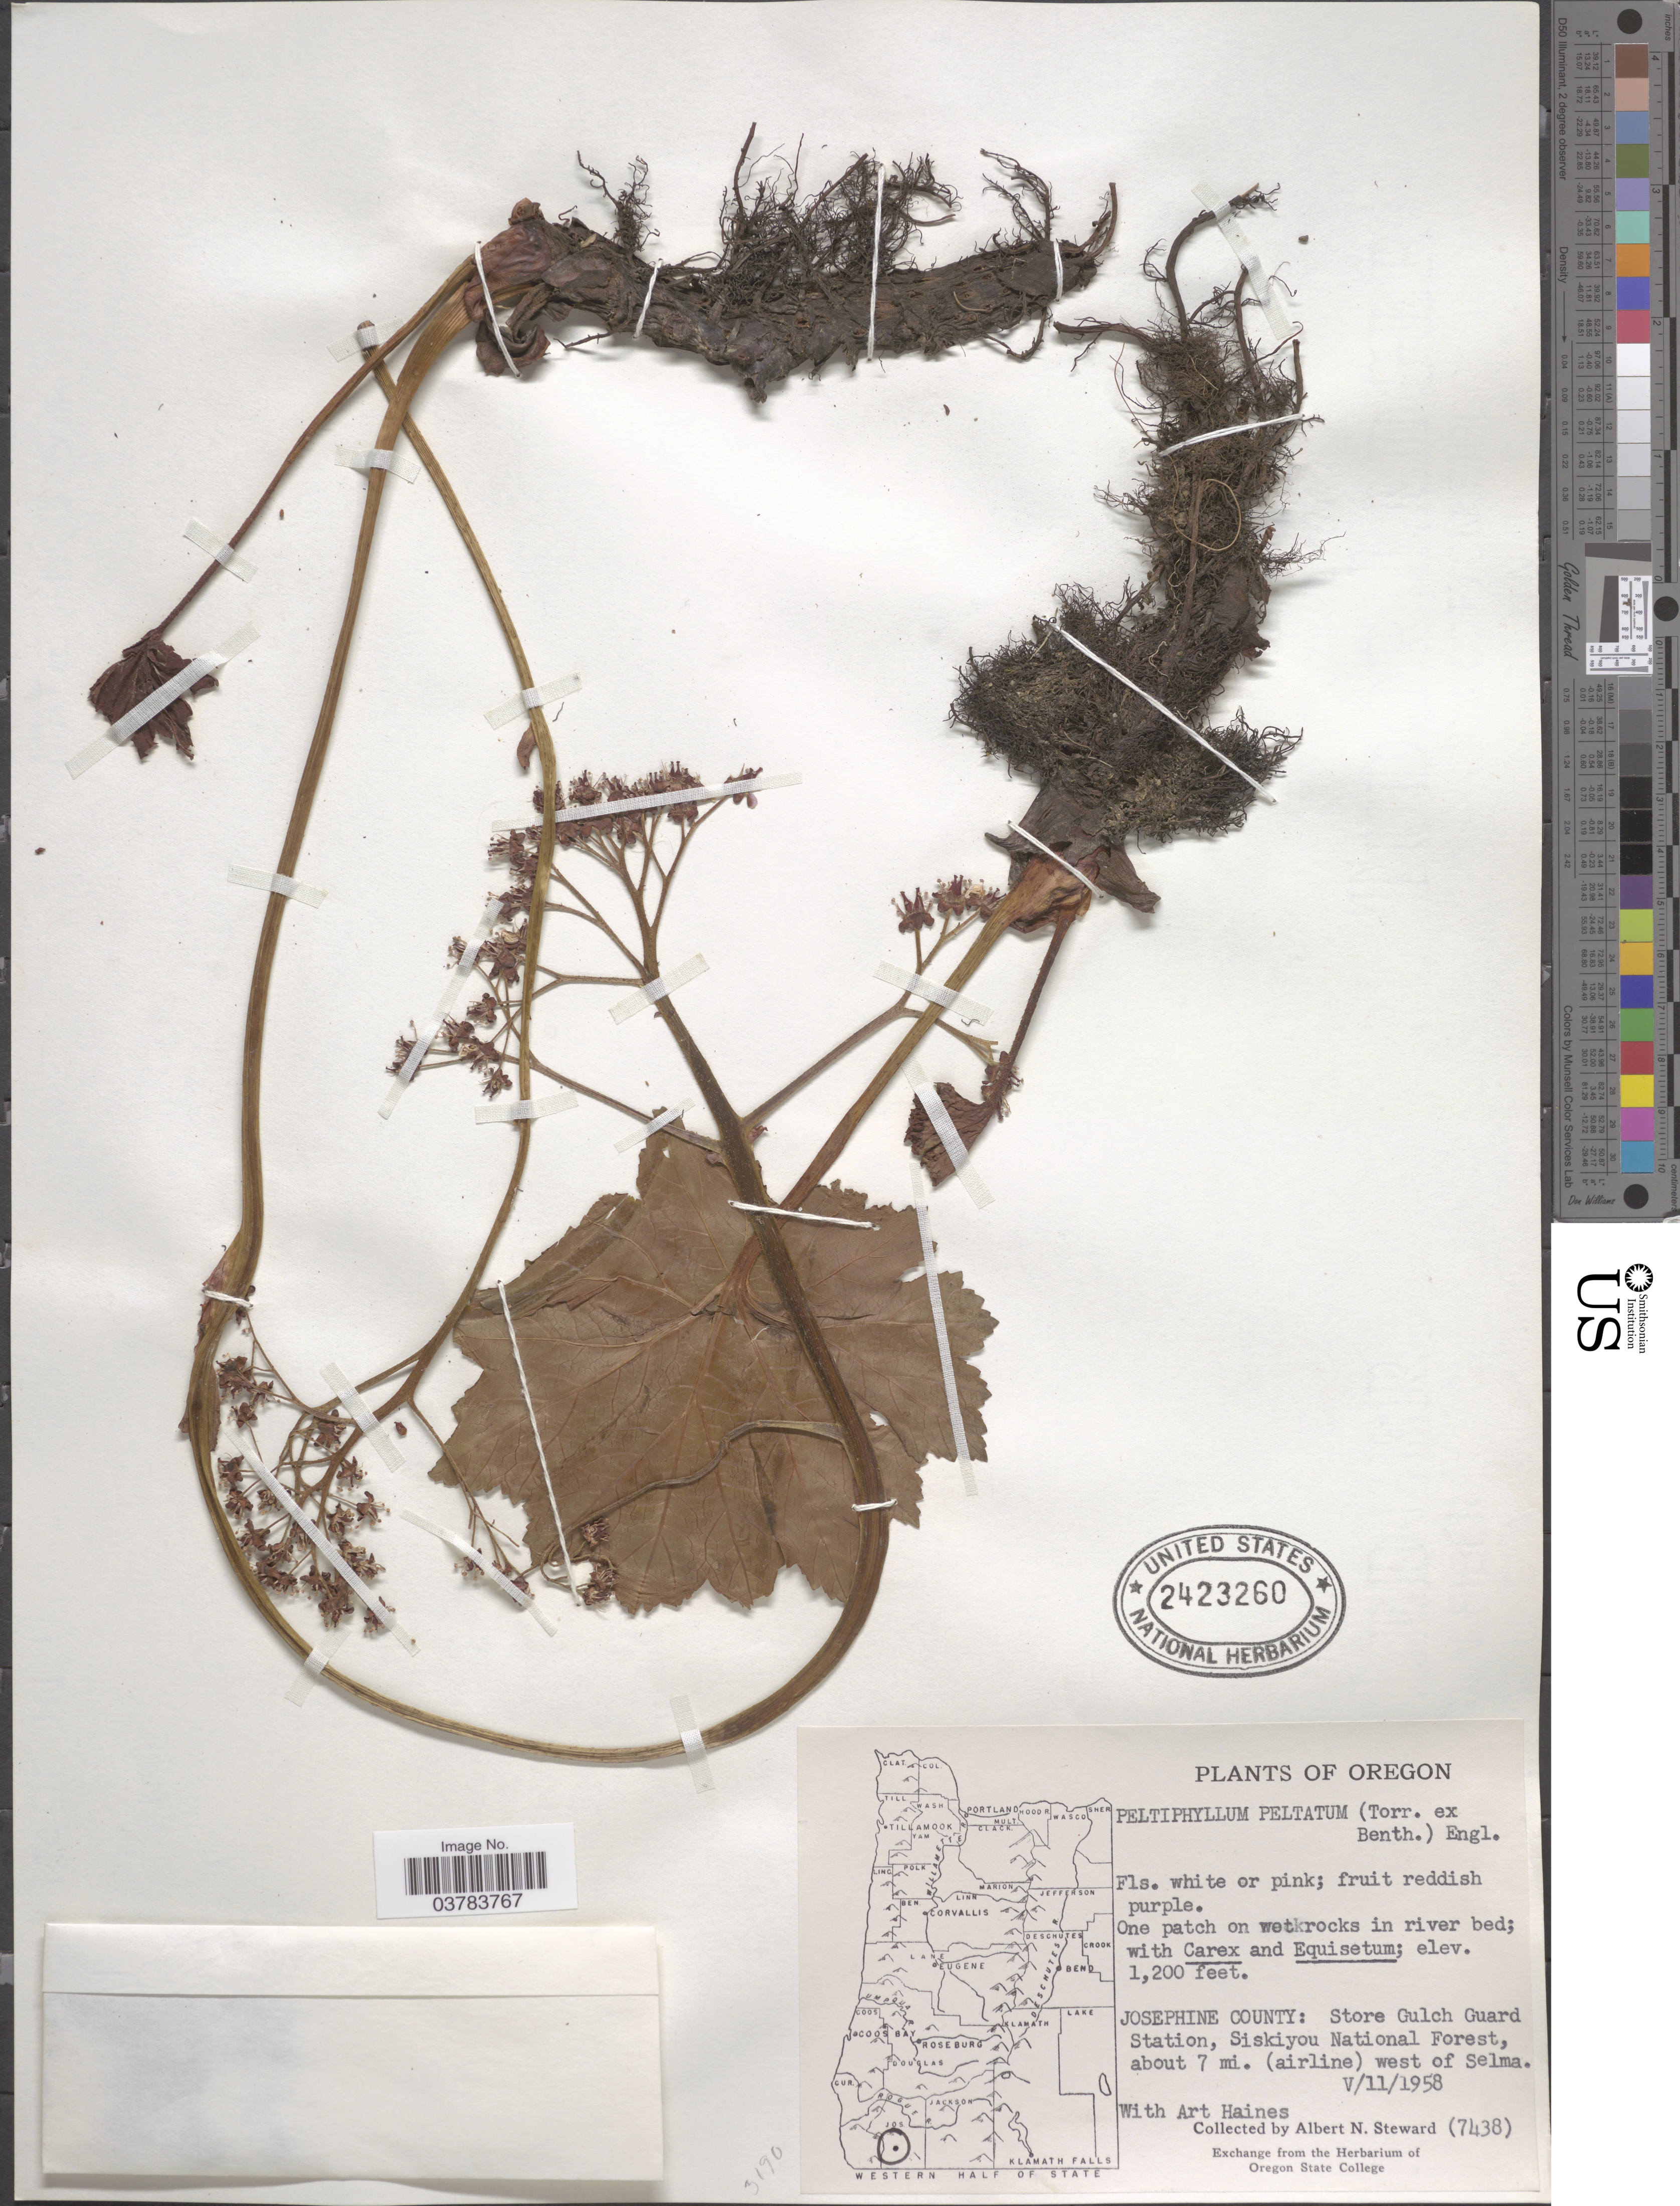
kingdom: Plantae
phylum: Tracheophyta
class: Magnoliopsida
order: Saxifragales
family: Saxifragaceae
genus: Darmera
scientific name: Darmera peltata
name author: (Torr. ex Benth.) Voss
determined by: Strong, Mark T., (BOT), Smithsonian Institution - National Museum of Natural History (UNITED STATES)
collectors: A. N. Steward & A. Haines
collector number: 7438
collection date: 1958-05-11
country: United States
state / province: Oregon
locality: Josephine County: Store Gulch Guard Station, Siskiyou National Forest, about 7 mi. (airline) west of Selma.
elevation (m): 366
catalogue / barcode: US 2423260